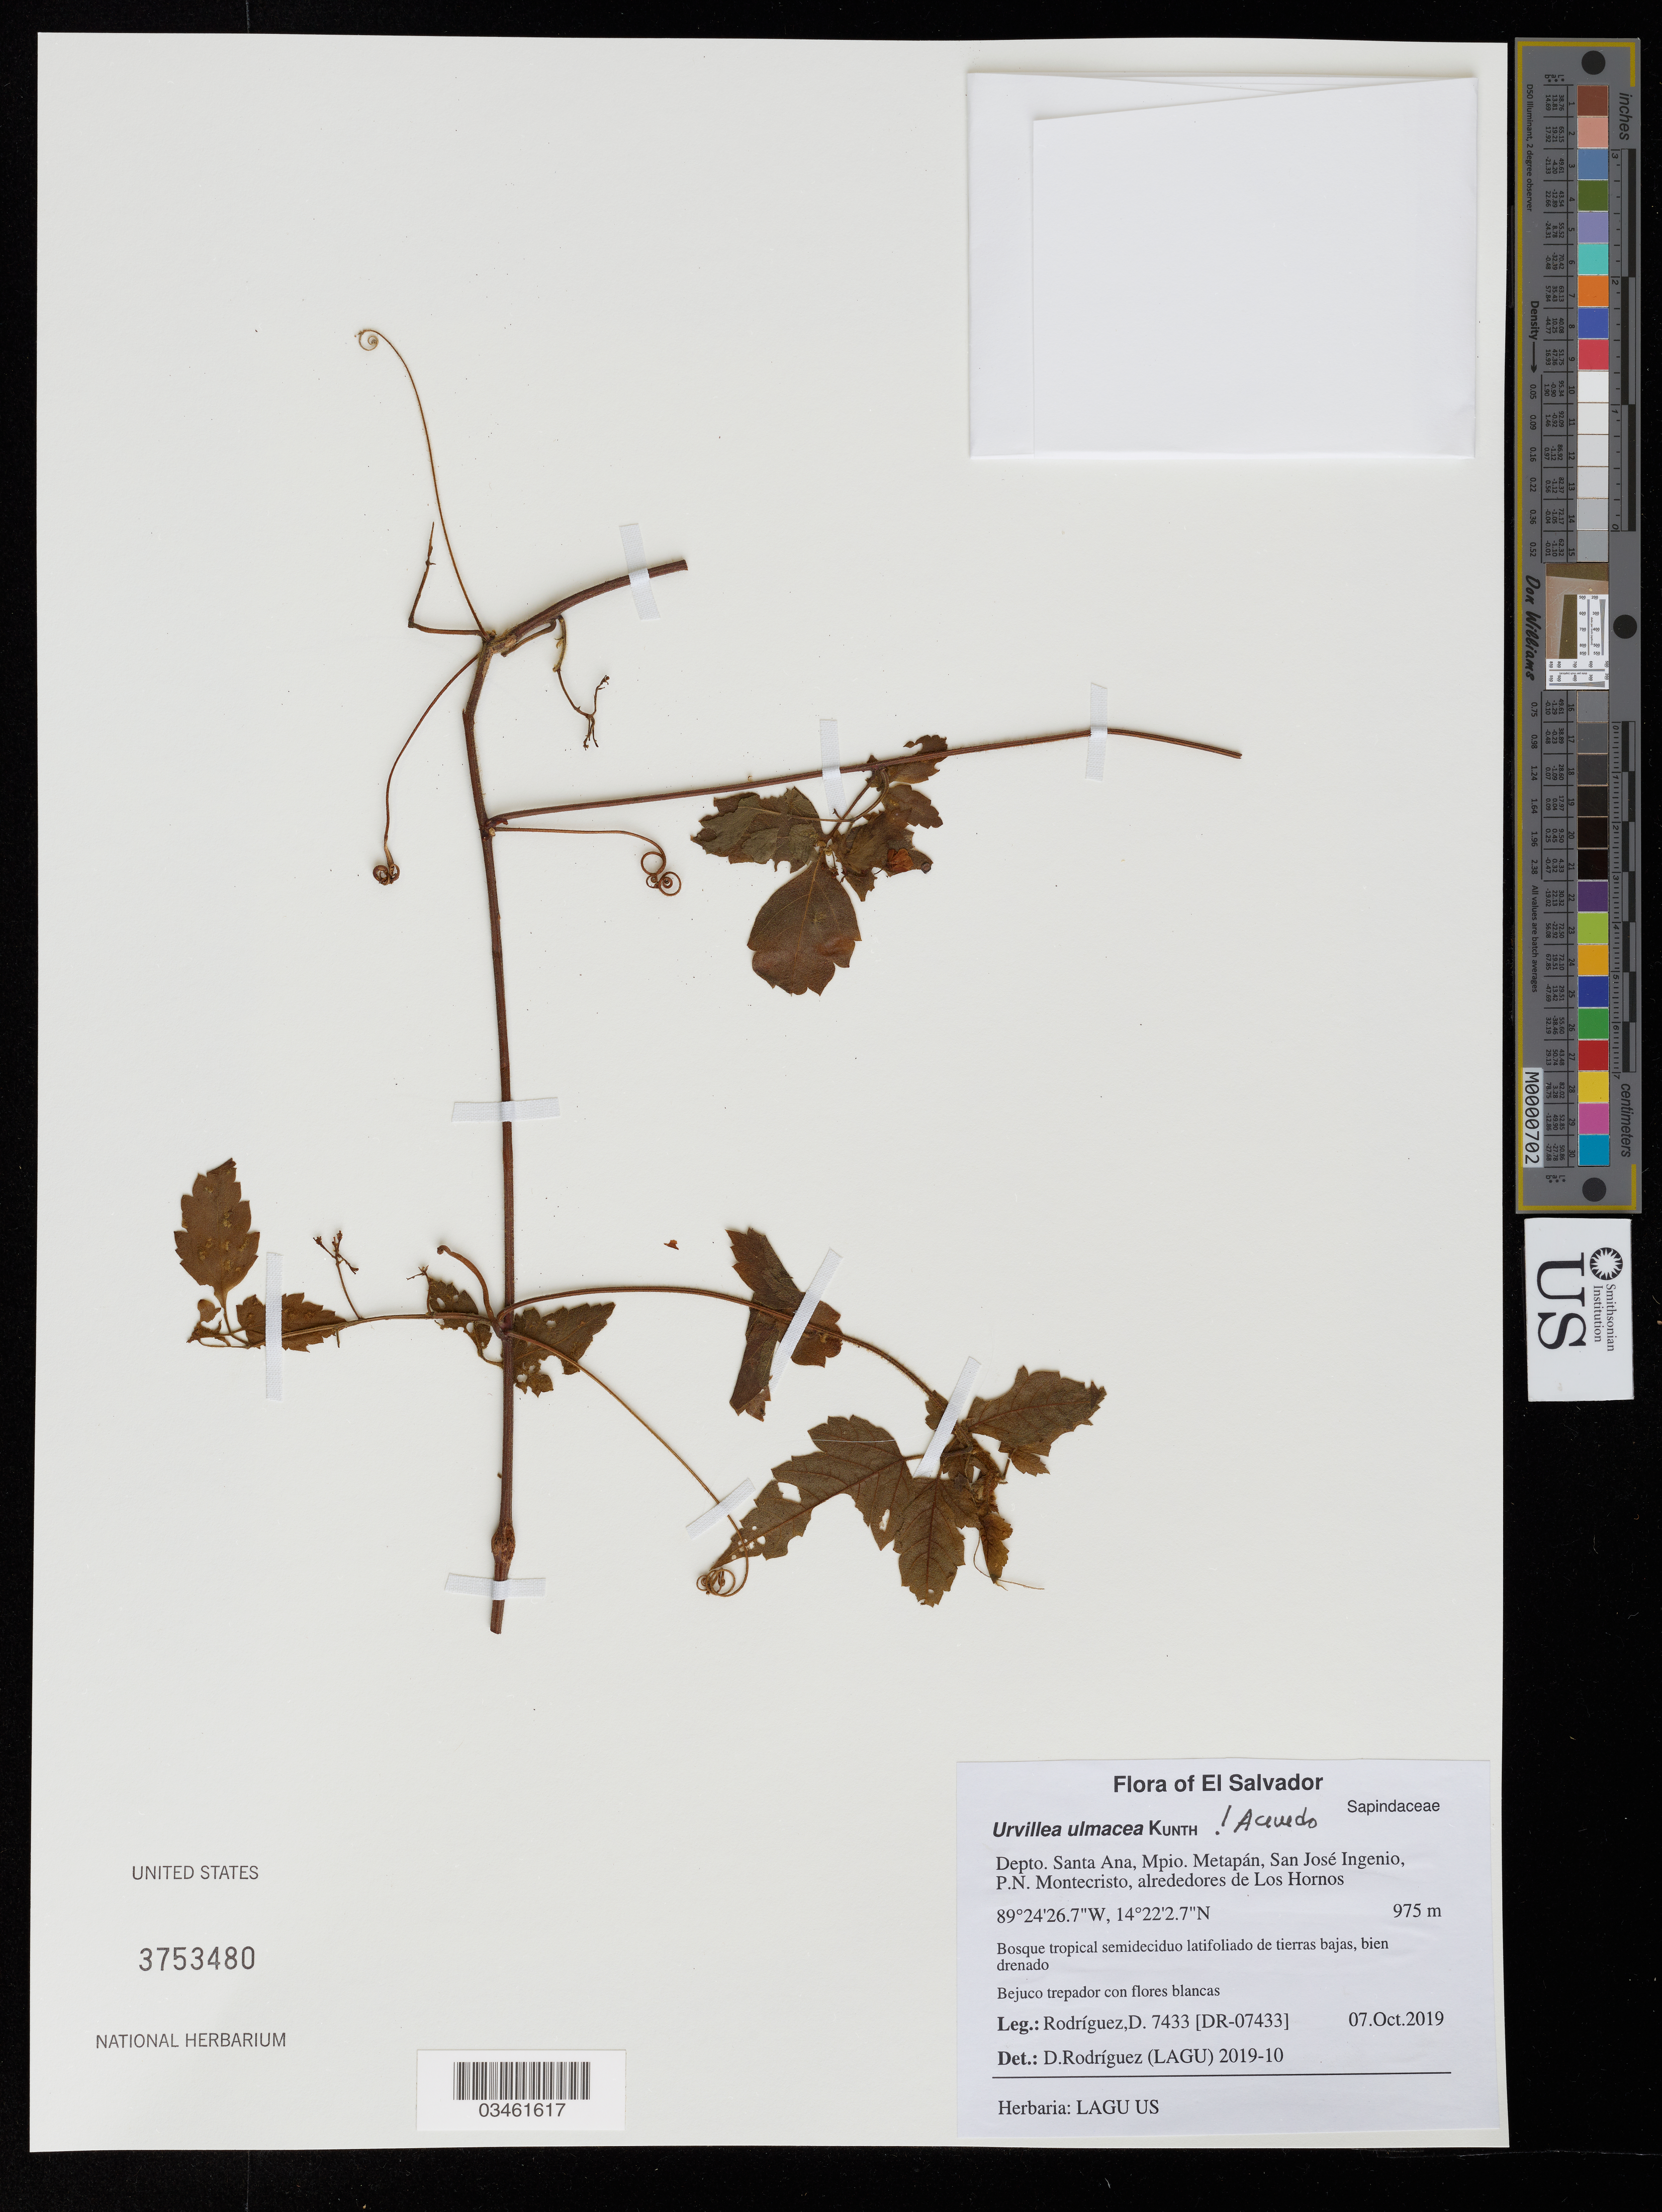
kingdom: Plantae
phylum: Tracheophyta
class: Magnoliopsida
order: Sapindales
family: Sapindaceae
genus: Urvillea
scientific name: Urvillea ulmacea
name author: Kunth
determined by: Acevedo-Rodriguez, P., (US), Smithsonian Institution - National Museum of Natural History (UNITED STATES)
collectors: D. Rodriguez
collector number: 7433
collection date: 2019-10-07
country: El Salvador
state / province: Santa Ana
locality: Depto. Santa Ana, Mpio. Metapán, San José Ingenio, P.N. Montecristo, alrededores de Los Hornos.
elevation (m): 975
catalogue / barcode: US 3753480